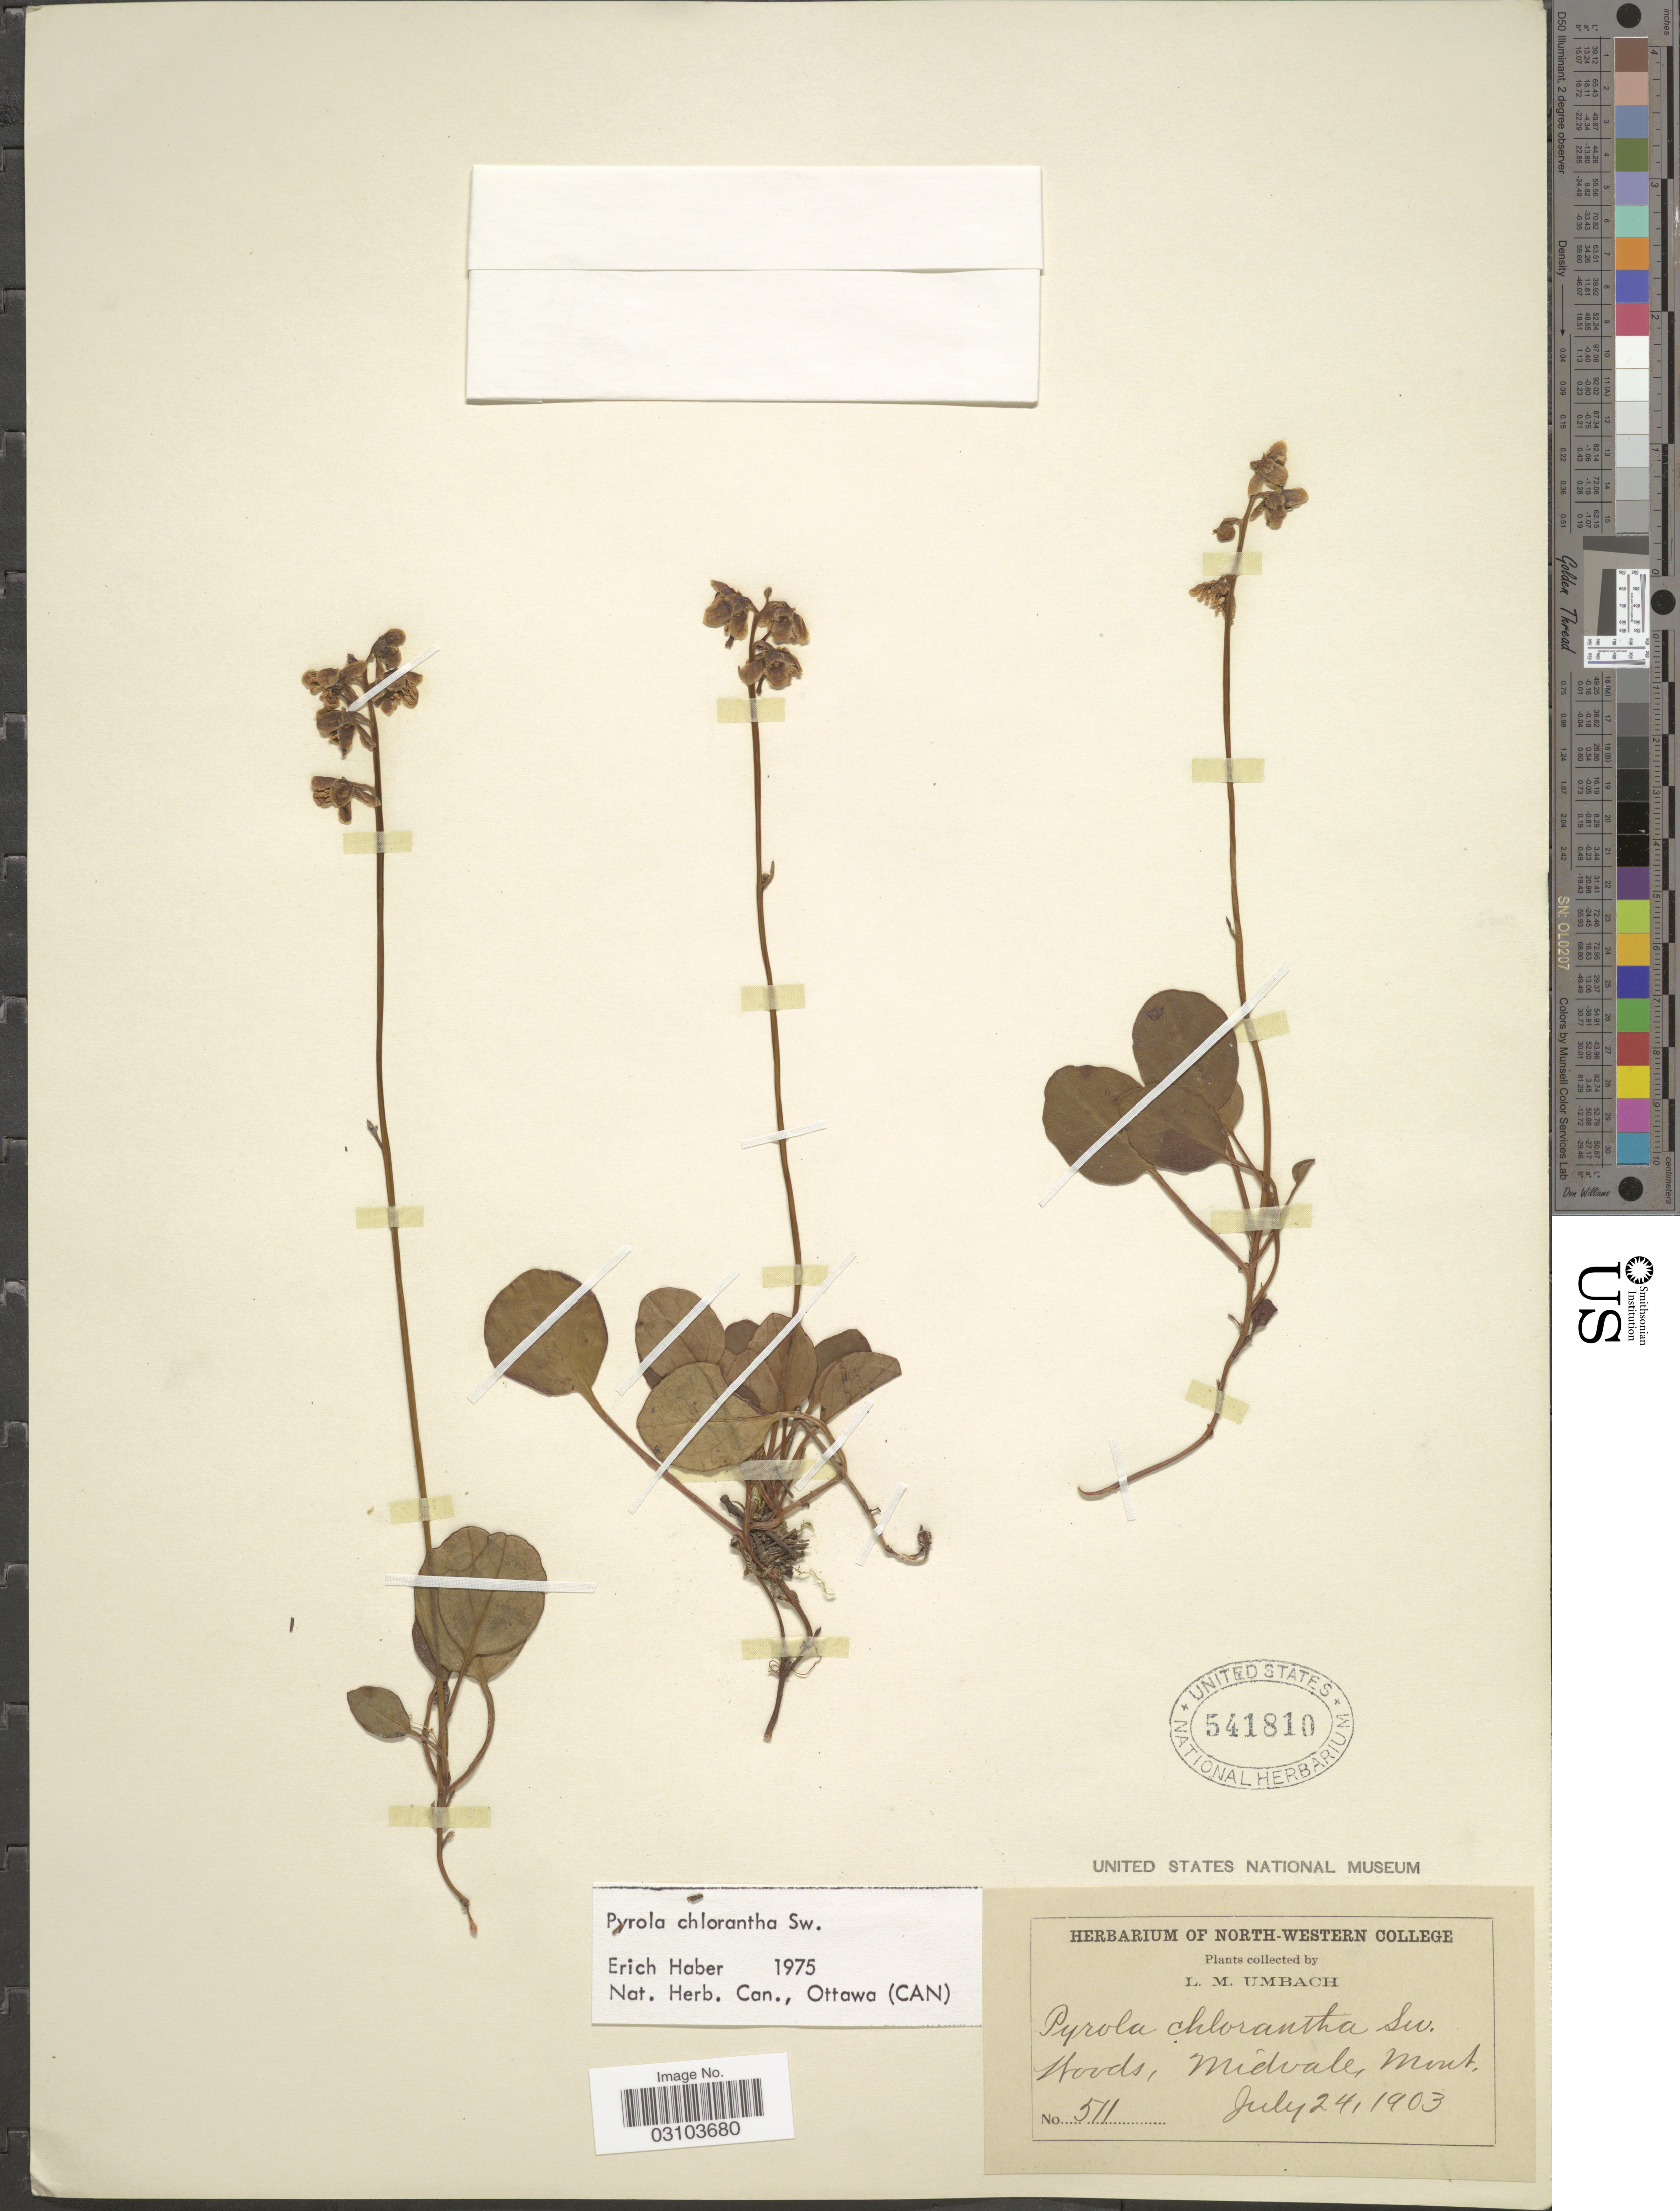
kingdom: Plantae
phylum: Tracheophyta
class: Magnoliopsida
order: Ericales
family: Ericaceae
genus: Pyrola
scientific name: Pyrola chlorantha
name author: Schweigg.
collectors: L. M. Umbach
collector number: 511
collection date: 1903-07-24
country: United States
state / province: Montana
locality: Woods, Midvale, Mont.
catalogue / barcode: US 541810